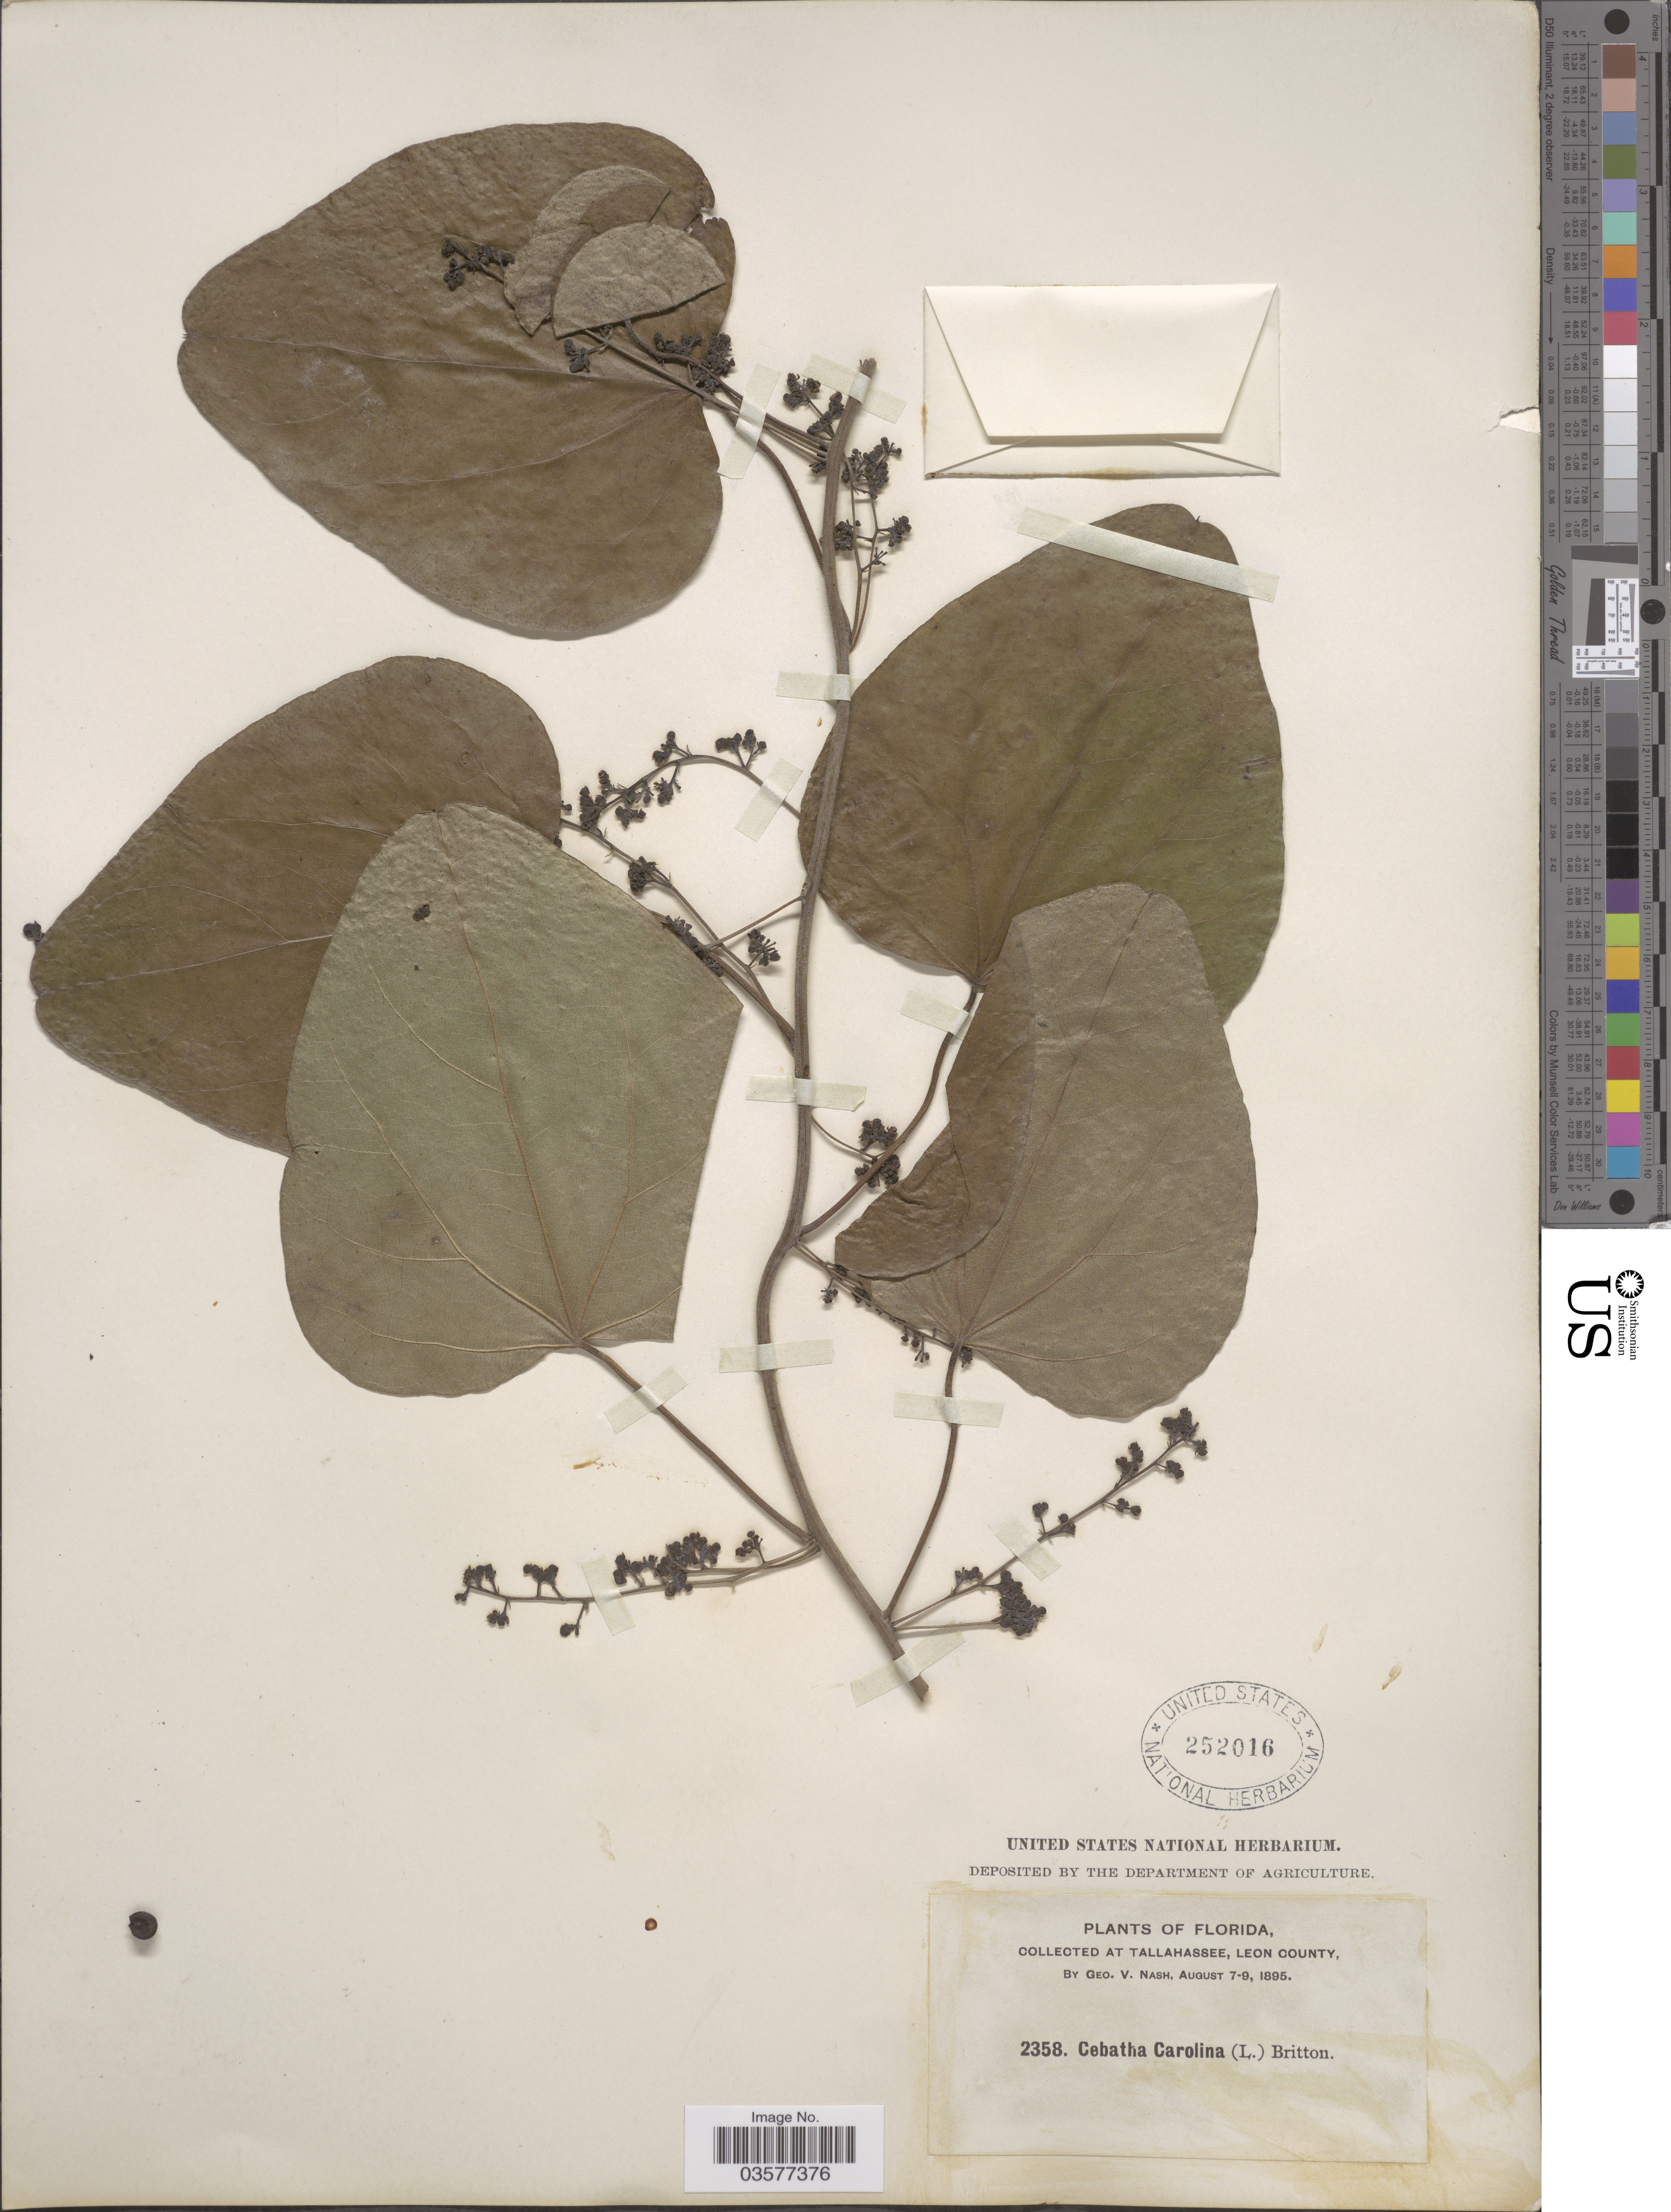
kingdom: Plantae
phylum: Tracheophyta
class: Magnoliopsida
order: Ranunculales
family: Menispermaceae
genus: Cocculus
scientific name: Cocculus carolinus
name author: (L.) DC.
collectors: G. V. Nash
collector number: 2358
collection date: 1895-08-07/1895-08-09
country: United States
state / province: Florida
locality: Tallahassee, Leon County.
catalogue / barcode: US 252016